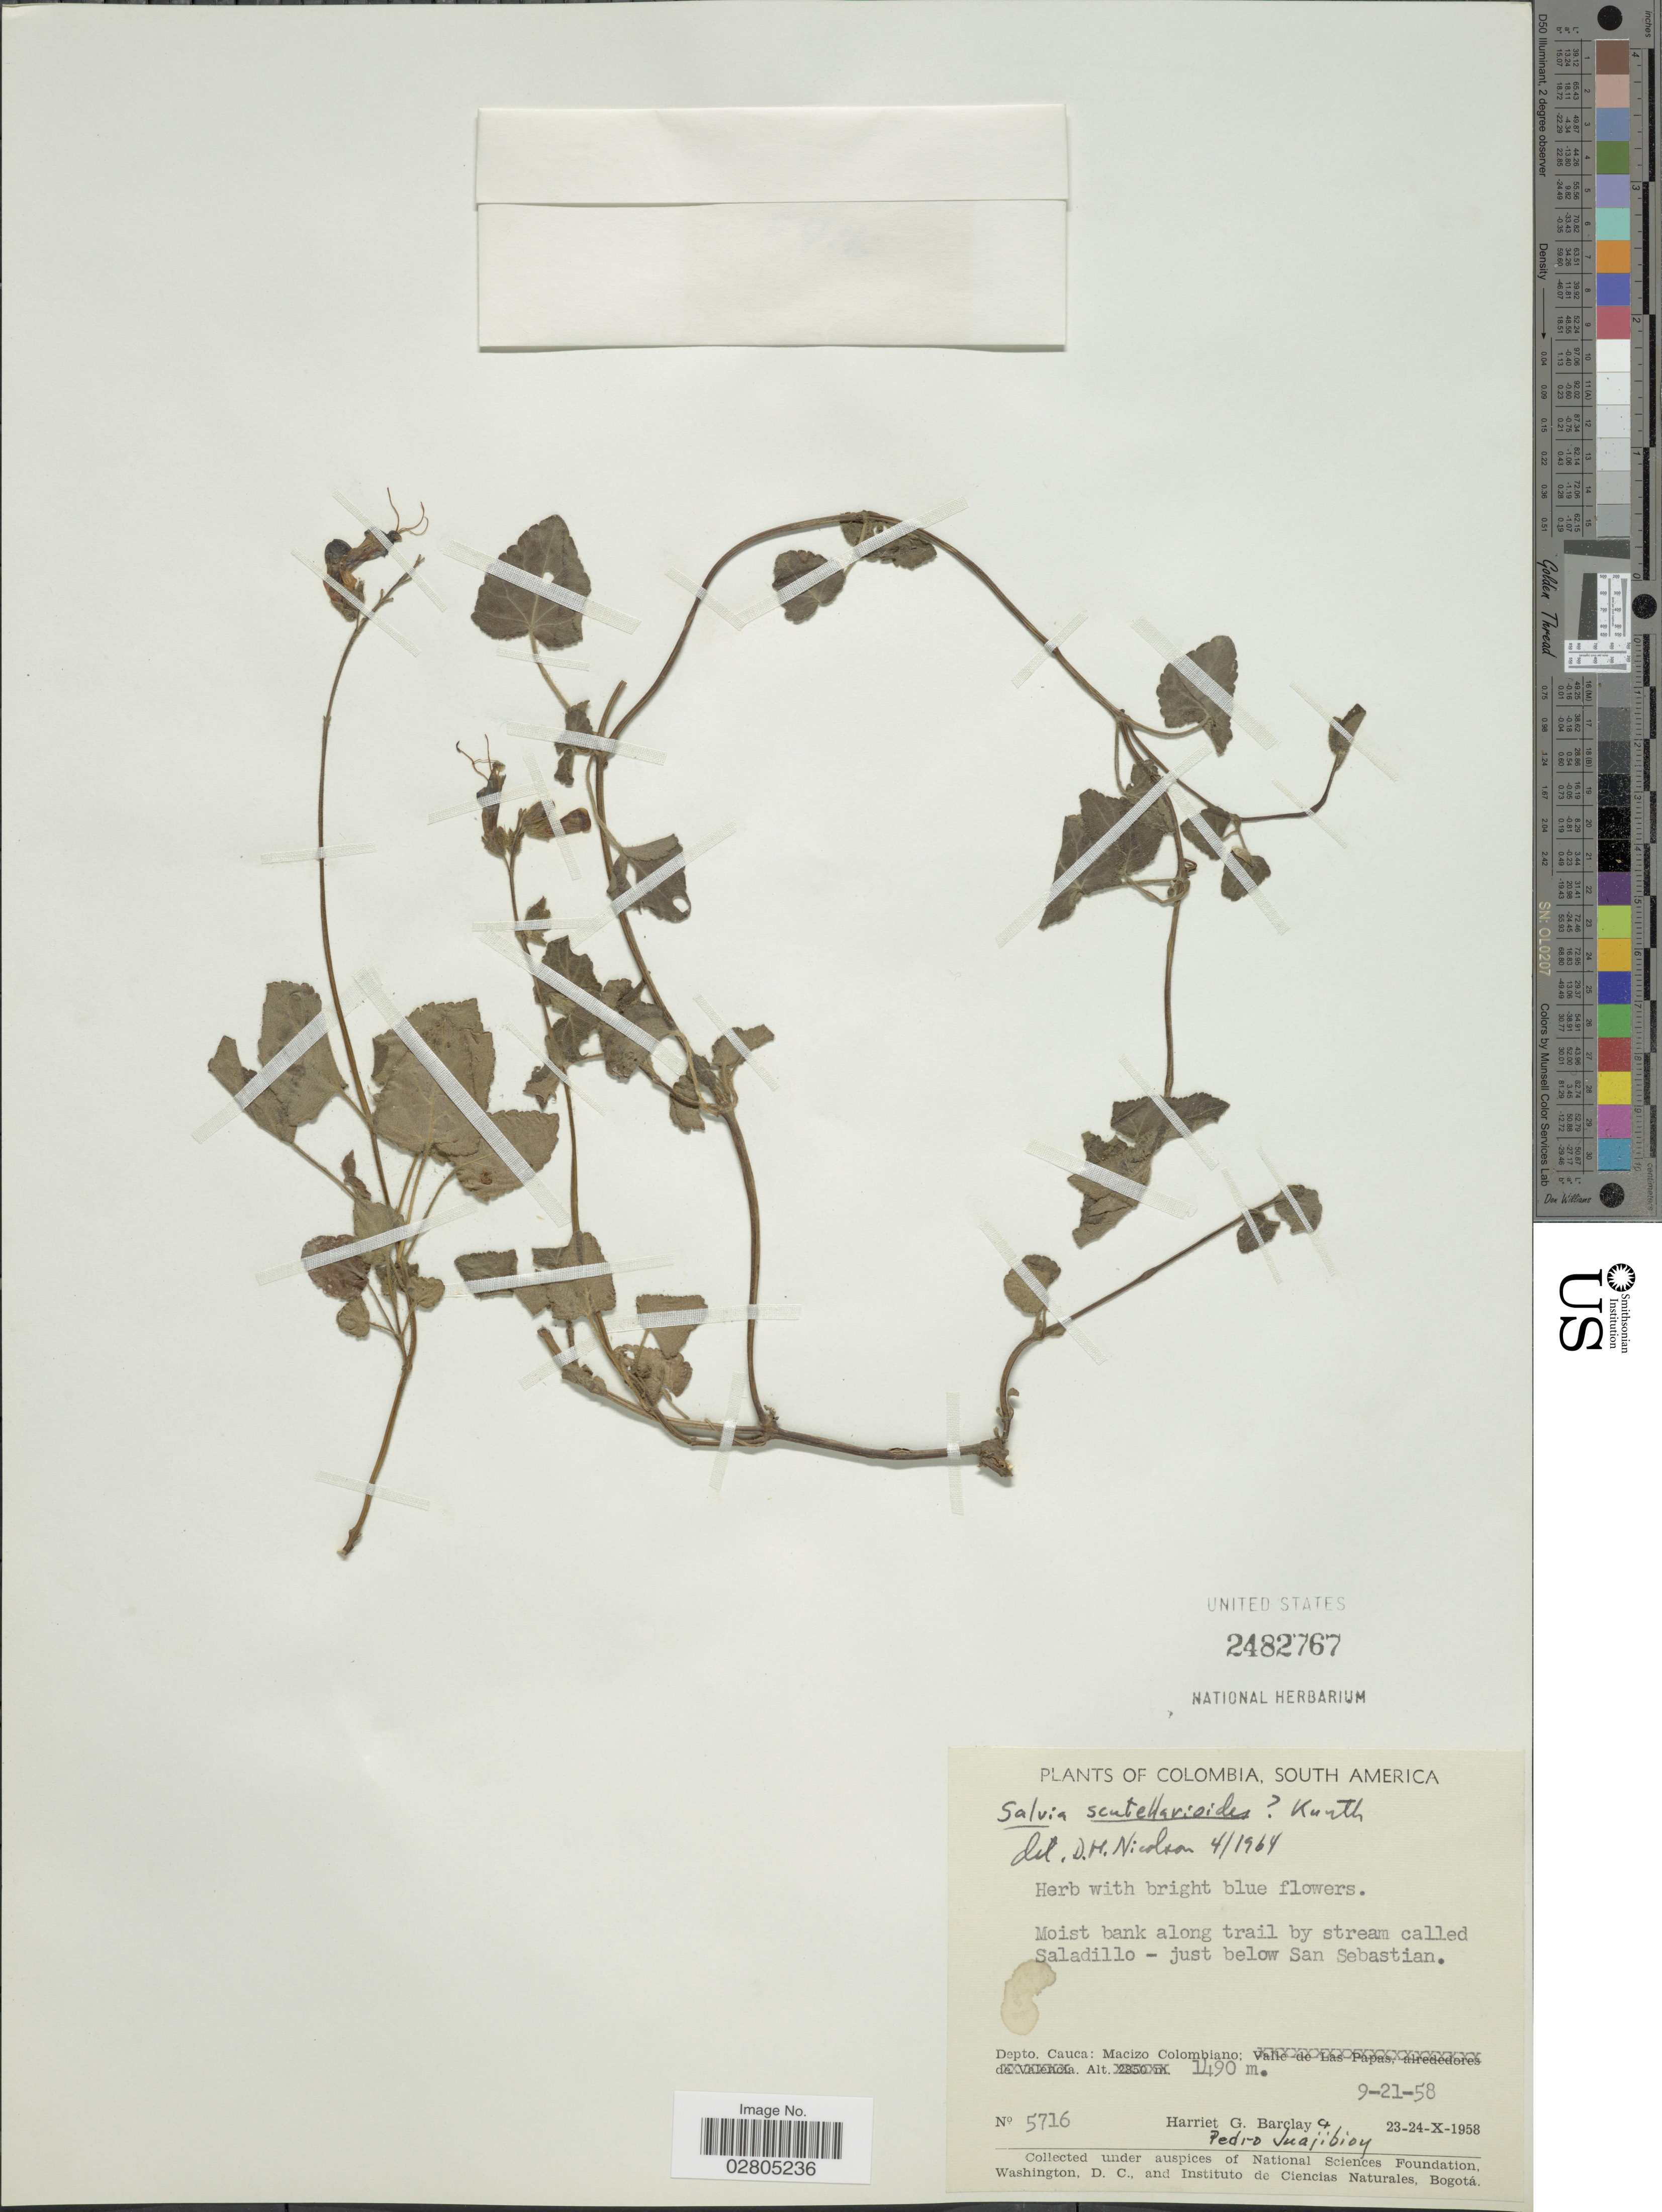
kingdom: Plantae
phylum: Tracheophyta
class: Magnoliopsida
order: Lamiales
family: Lamiaceae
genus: Salvia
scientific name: Salvia scutellarioides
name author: Kunth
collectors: H. G. Barclay & P. Juajibioy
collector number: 5716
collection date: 1958-09-21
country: Colombia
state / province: Cauca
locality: Moist bank along trail by stream called Saladillo-just below San Sebastian, Depto. Cauca, Macizo Colombiano.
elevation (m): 1490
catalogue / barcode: US 2482767